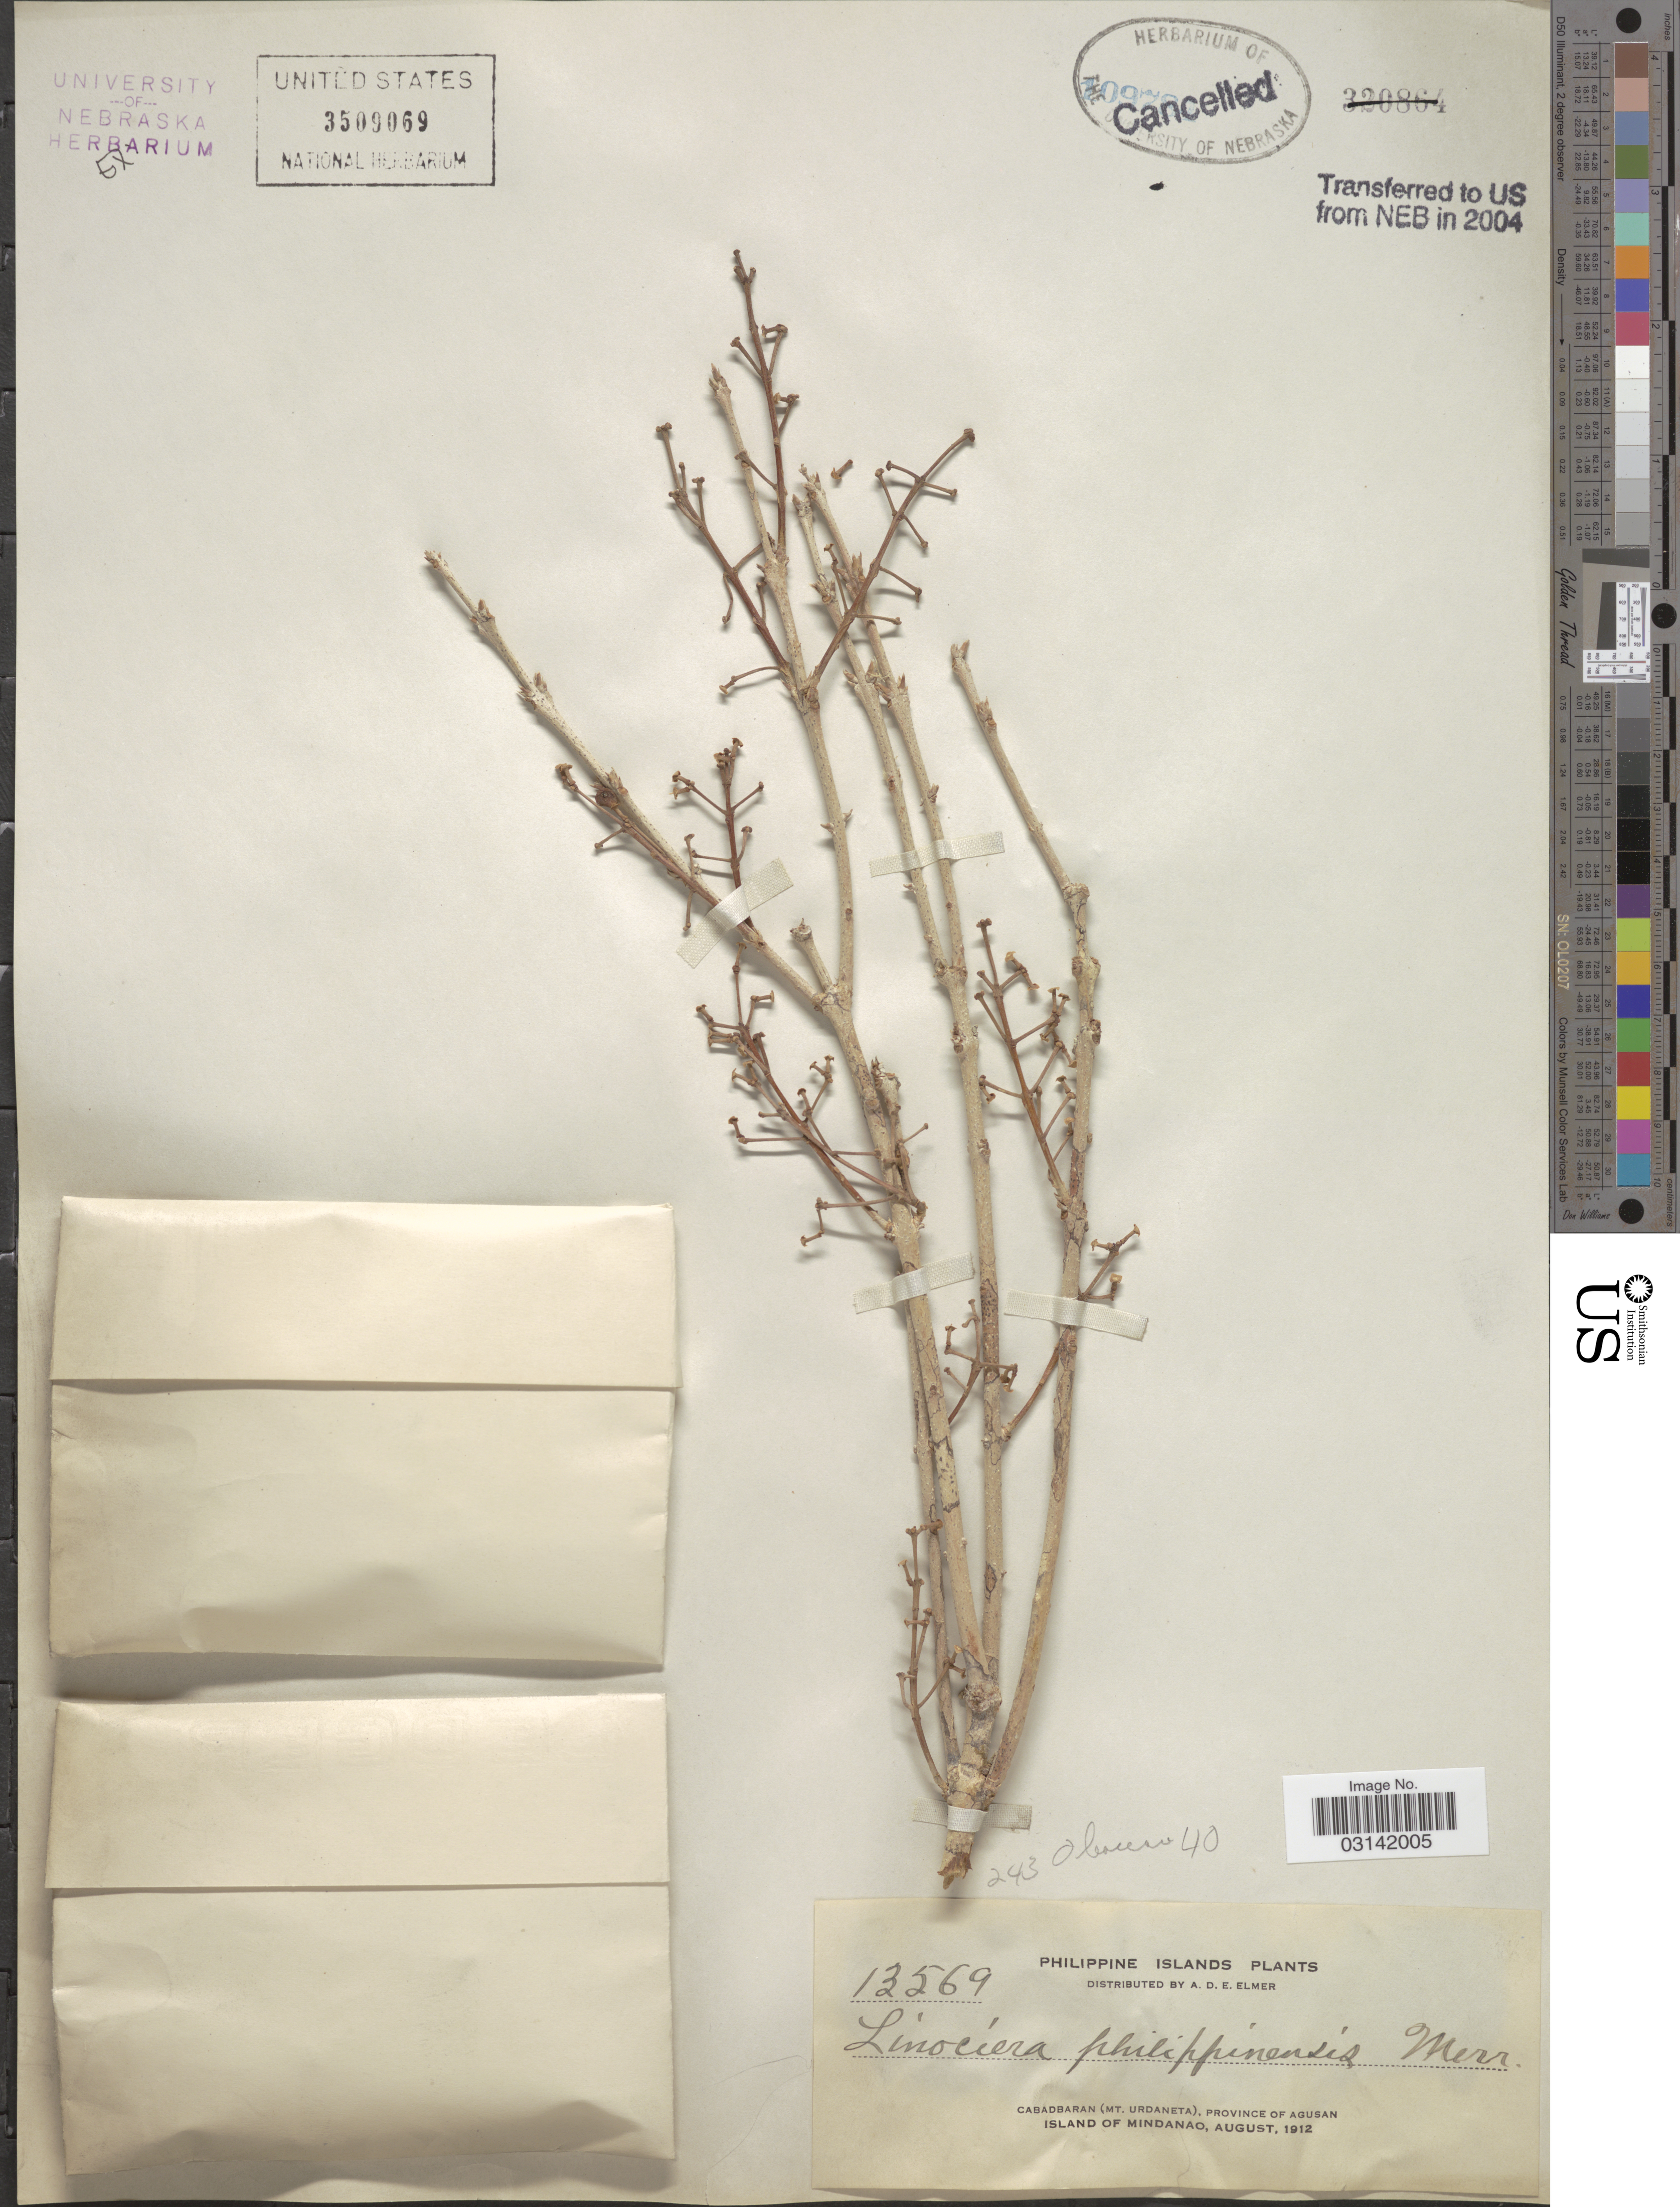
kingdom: Plantae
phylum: Tracheophyta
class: Magnoliopsida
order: Lamiales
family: Oleaceae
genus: Tetrapilus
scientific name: Tetrapilus borneensis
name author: (Boerl.) de Juana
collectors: A. D. E. Elmer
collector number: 13569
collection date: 1912-08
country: Philippines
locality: Philippine Islands, Cabadbaran (Mt. Urdaneta), Province of Agusan, Island of Mindanao.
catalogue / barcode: US 3509069